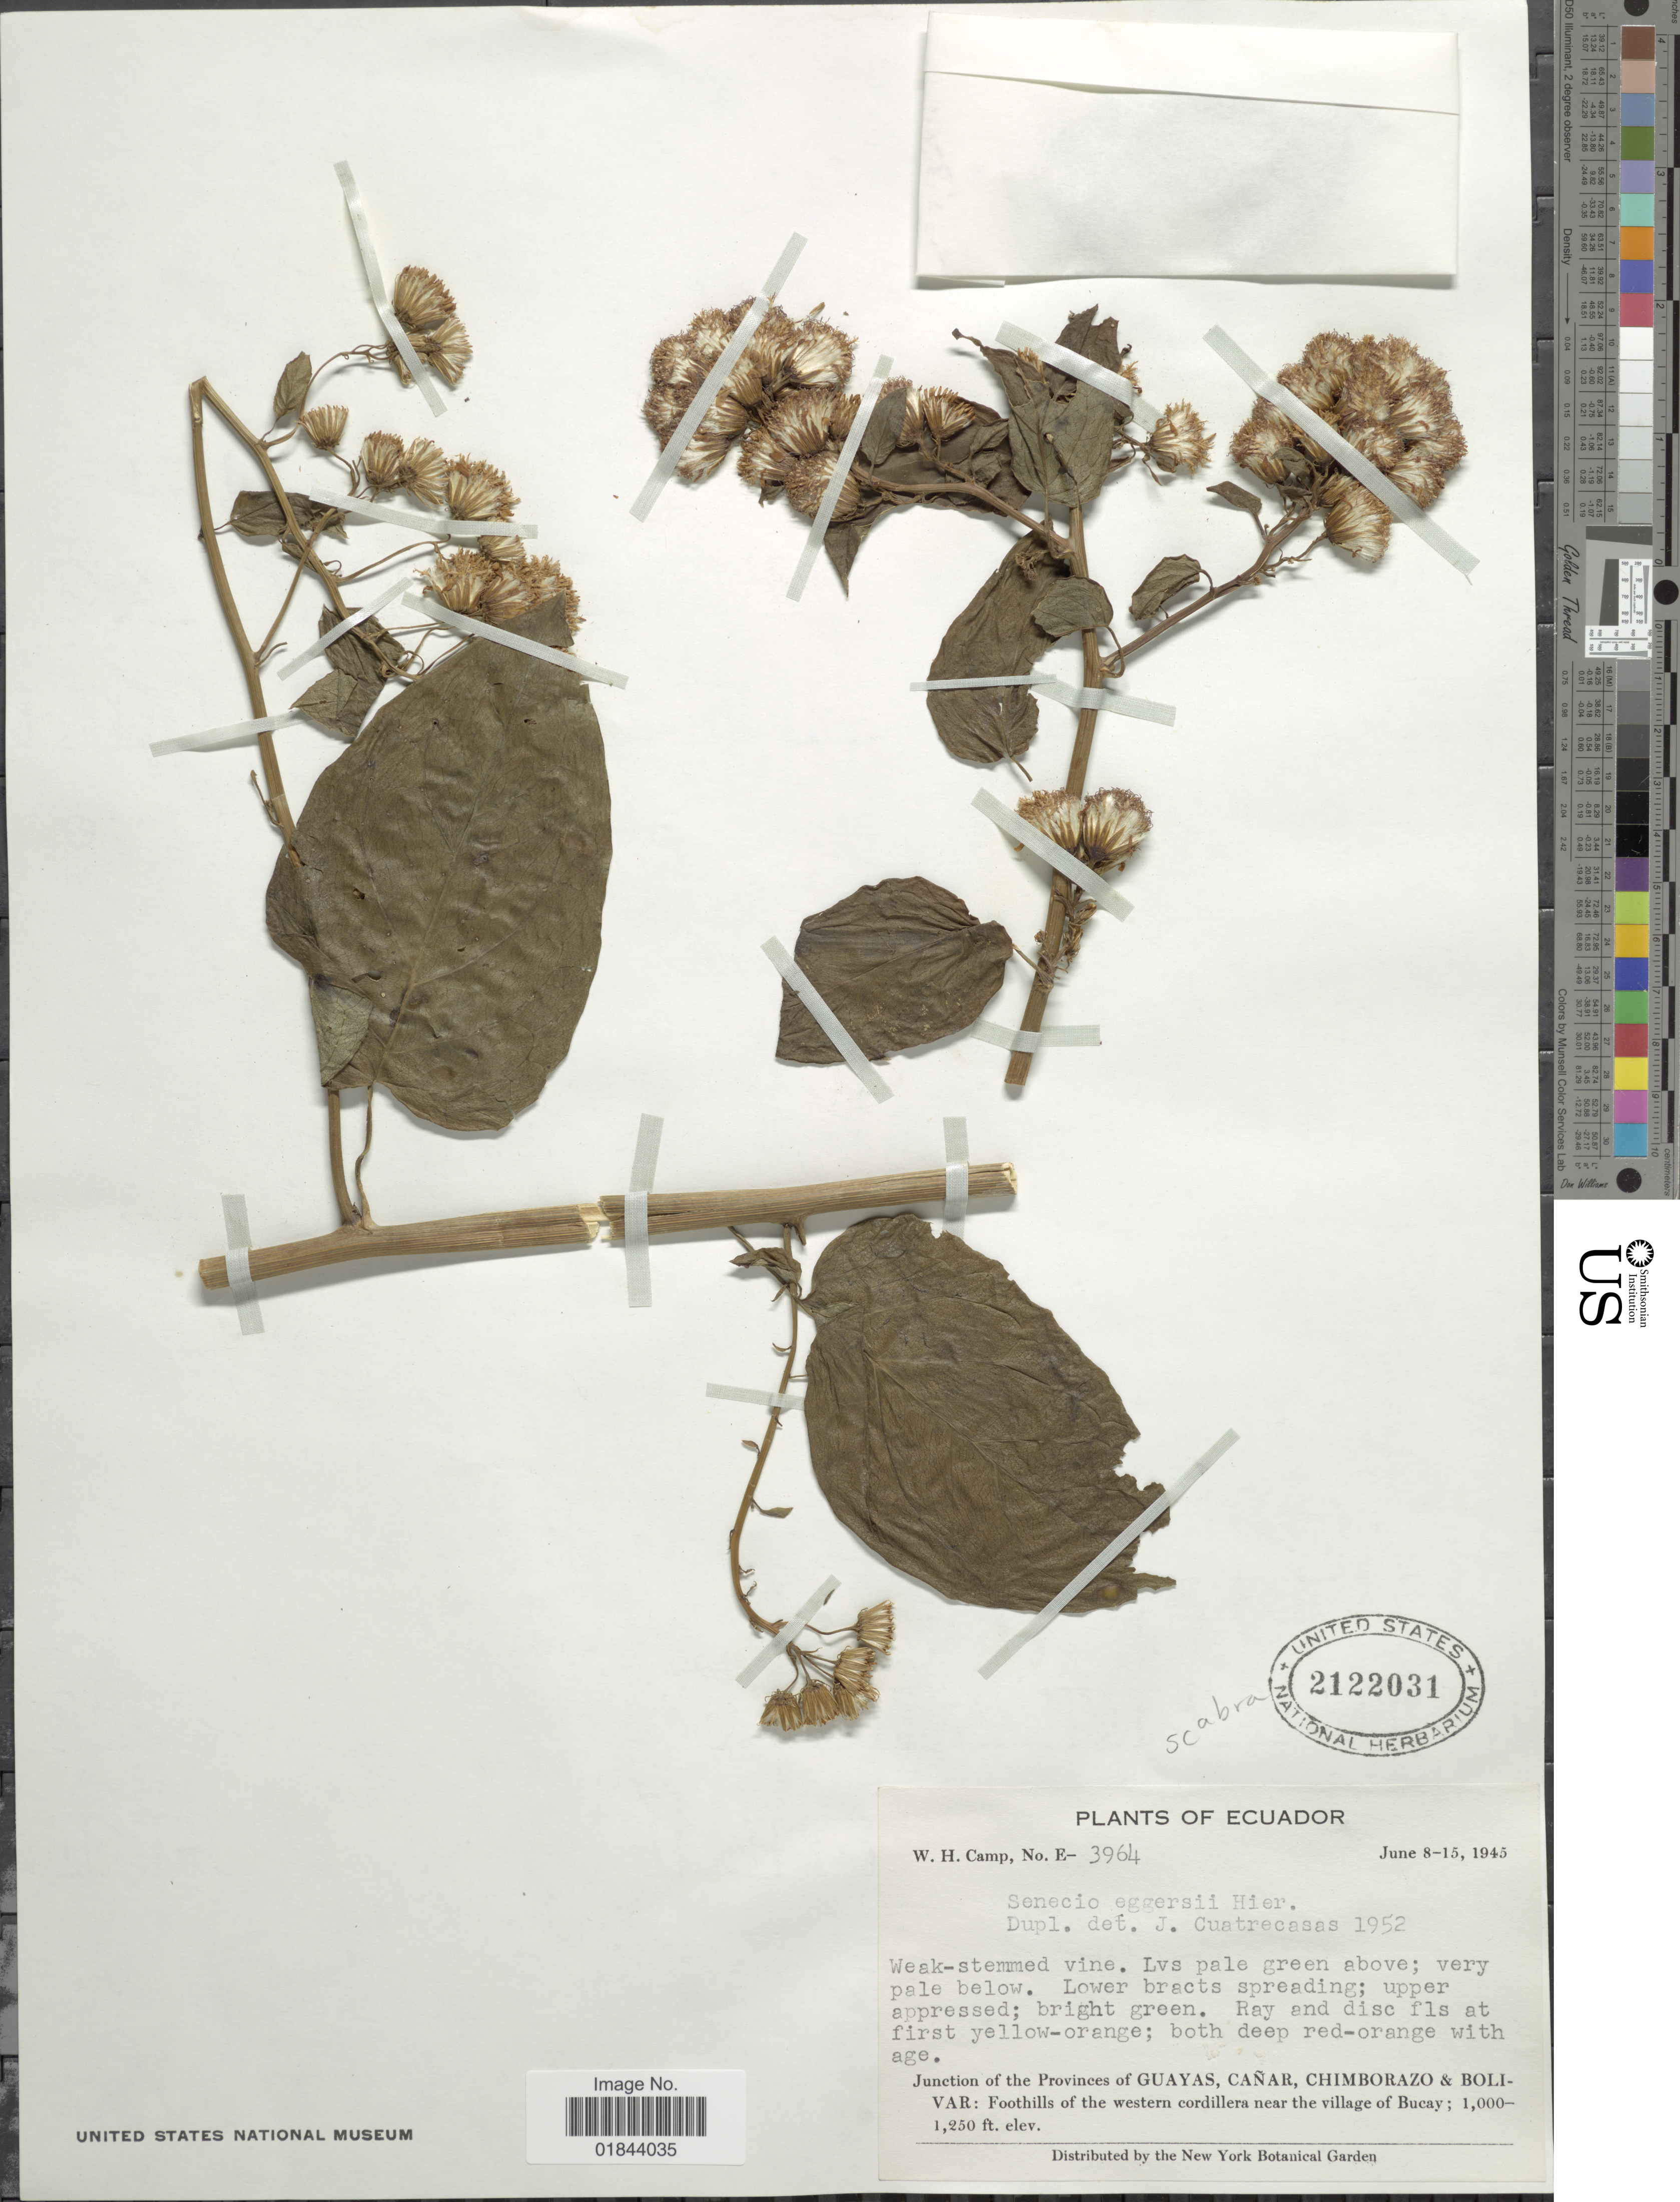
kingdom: Plantae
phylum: Tracheophyta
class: Magnoliopsida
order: Asterales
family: Asteraceae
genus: Pseudogynoxys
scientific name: Pseudogynoxys scabra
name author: (Benth.) Cuatrec.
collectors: W. H. Camp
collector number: E-3964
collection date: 1945-06-08/1945-06-15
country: Ecuador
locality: Junction of the Provinces of Guayas, Cañar, Chimborazo & Bolvar: Foothills of the western cordillera near the village of Bucay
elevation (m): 1000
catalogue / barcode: US 2122031